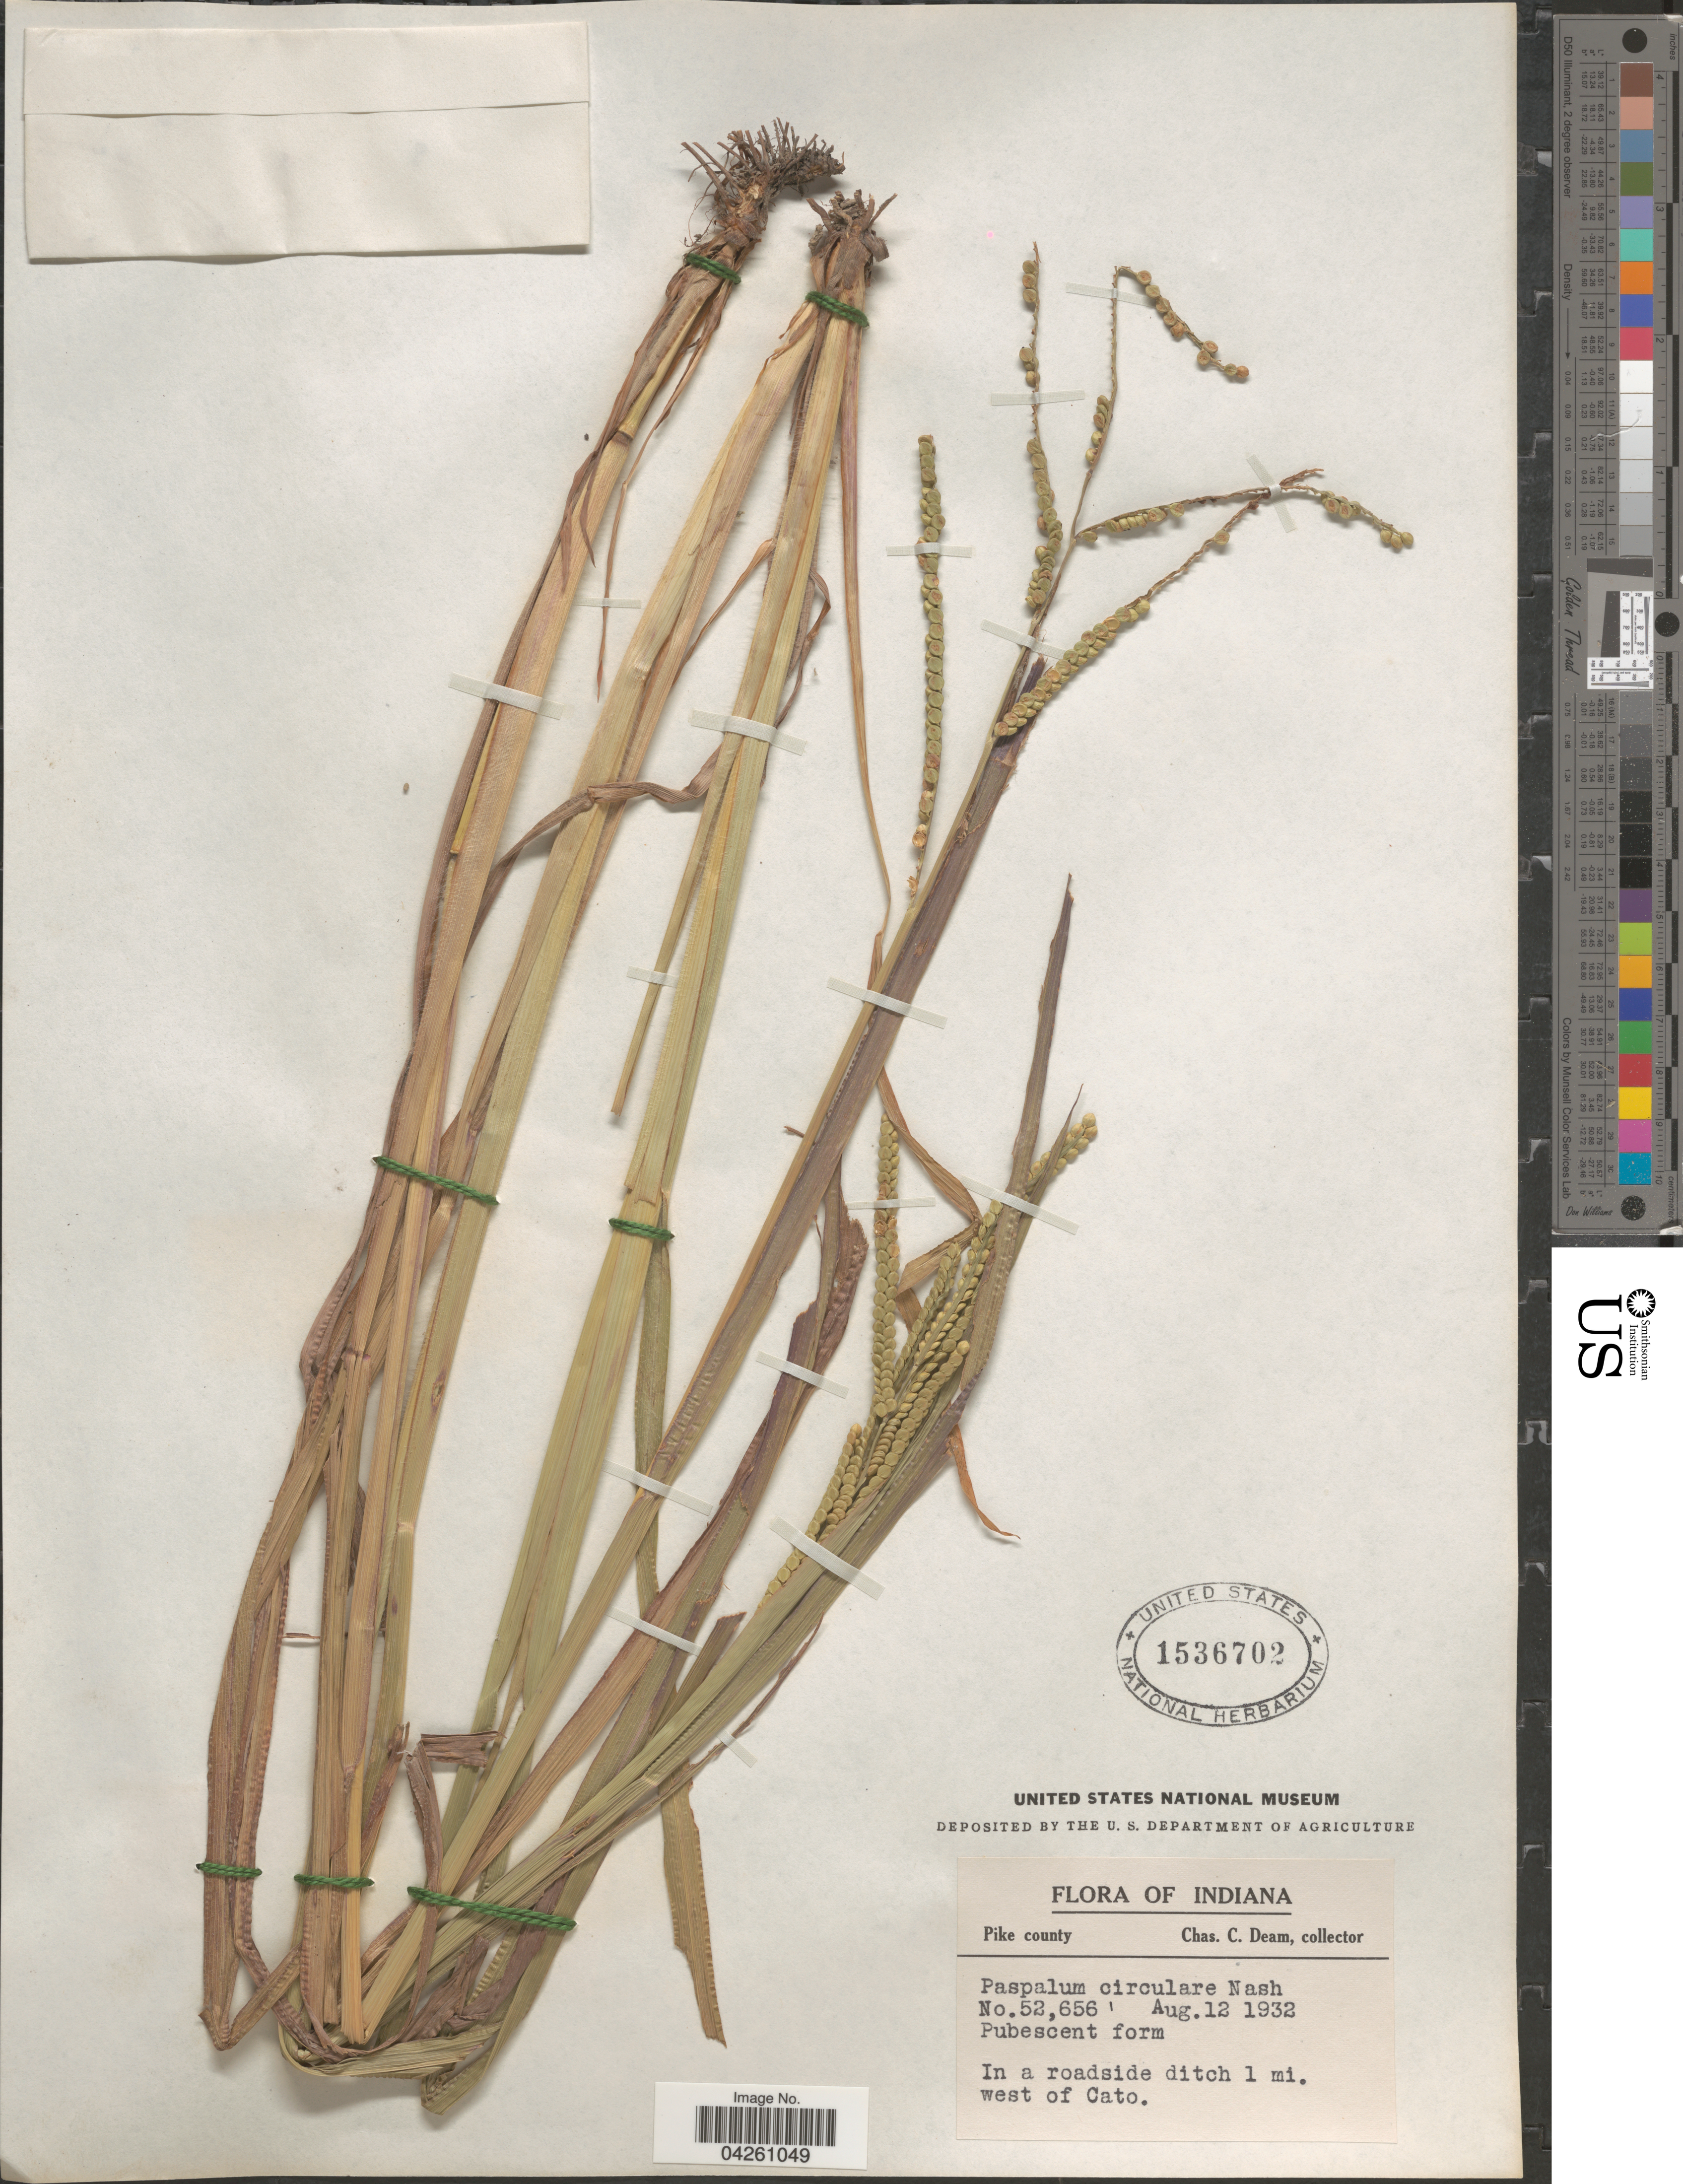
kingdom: Plantae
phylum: Tracheophyta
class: Liliopsida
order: Poales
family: Poaceae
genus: Paspalum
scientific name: Paspalum circulare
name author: Nash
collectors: C. C. Deam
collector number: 52656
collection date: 1932-08-12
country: United States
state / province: Indiana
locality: Pike county. In a roadside ditch 1 mi. west of Cato.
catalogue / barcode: US 1536702